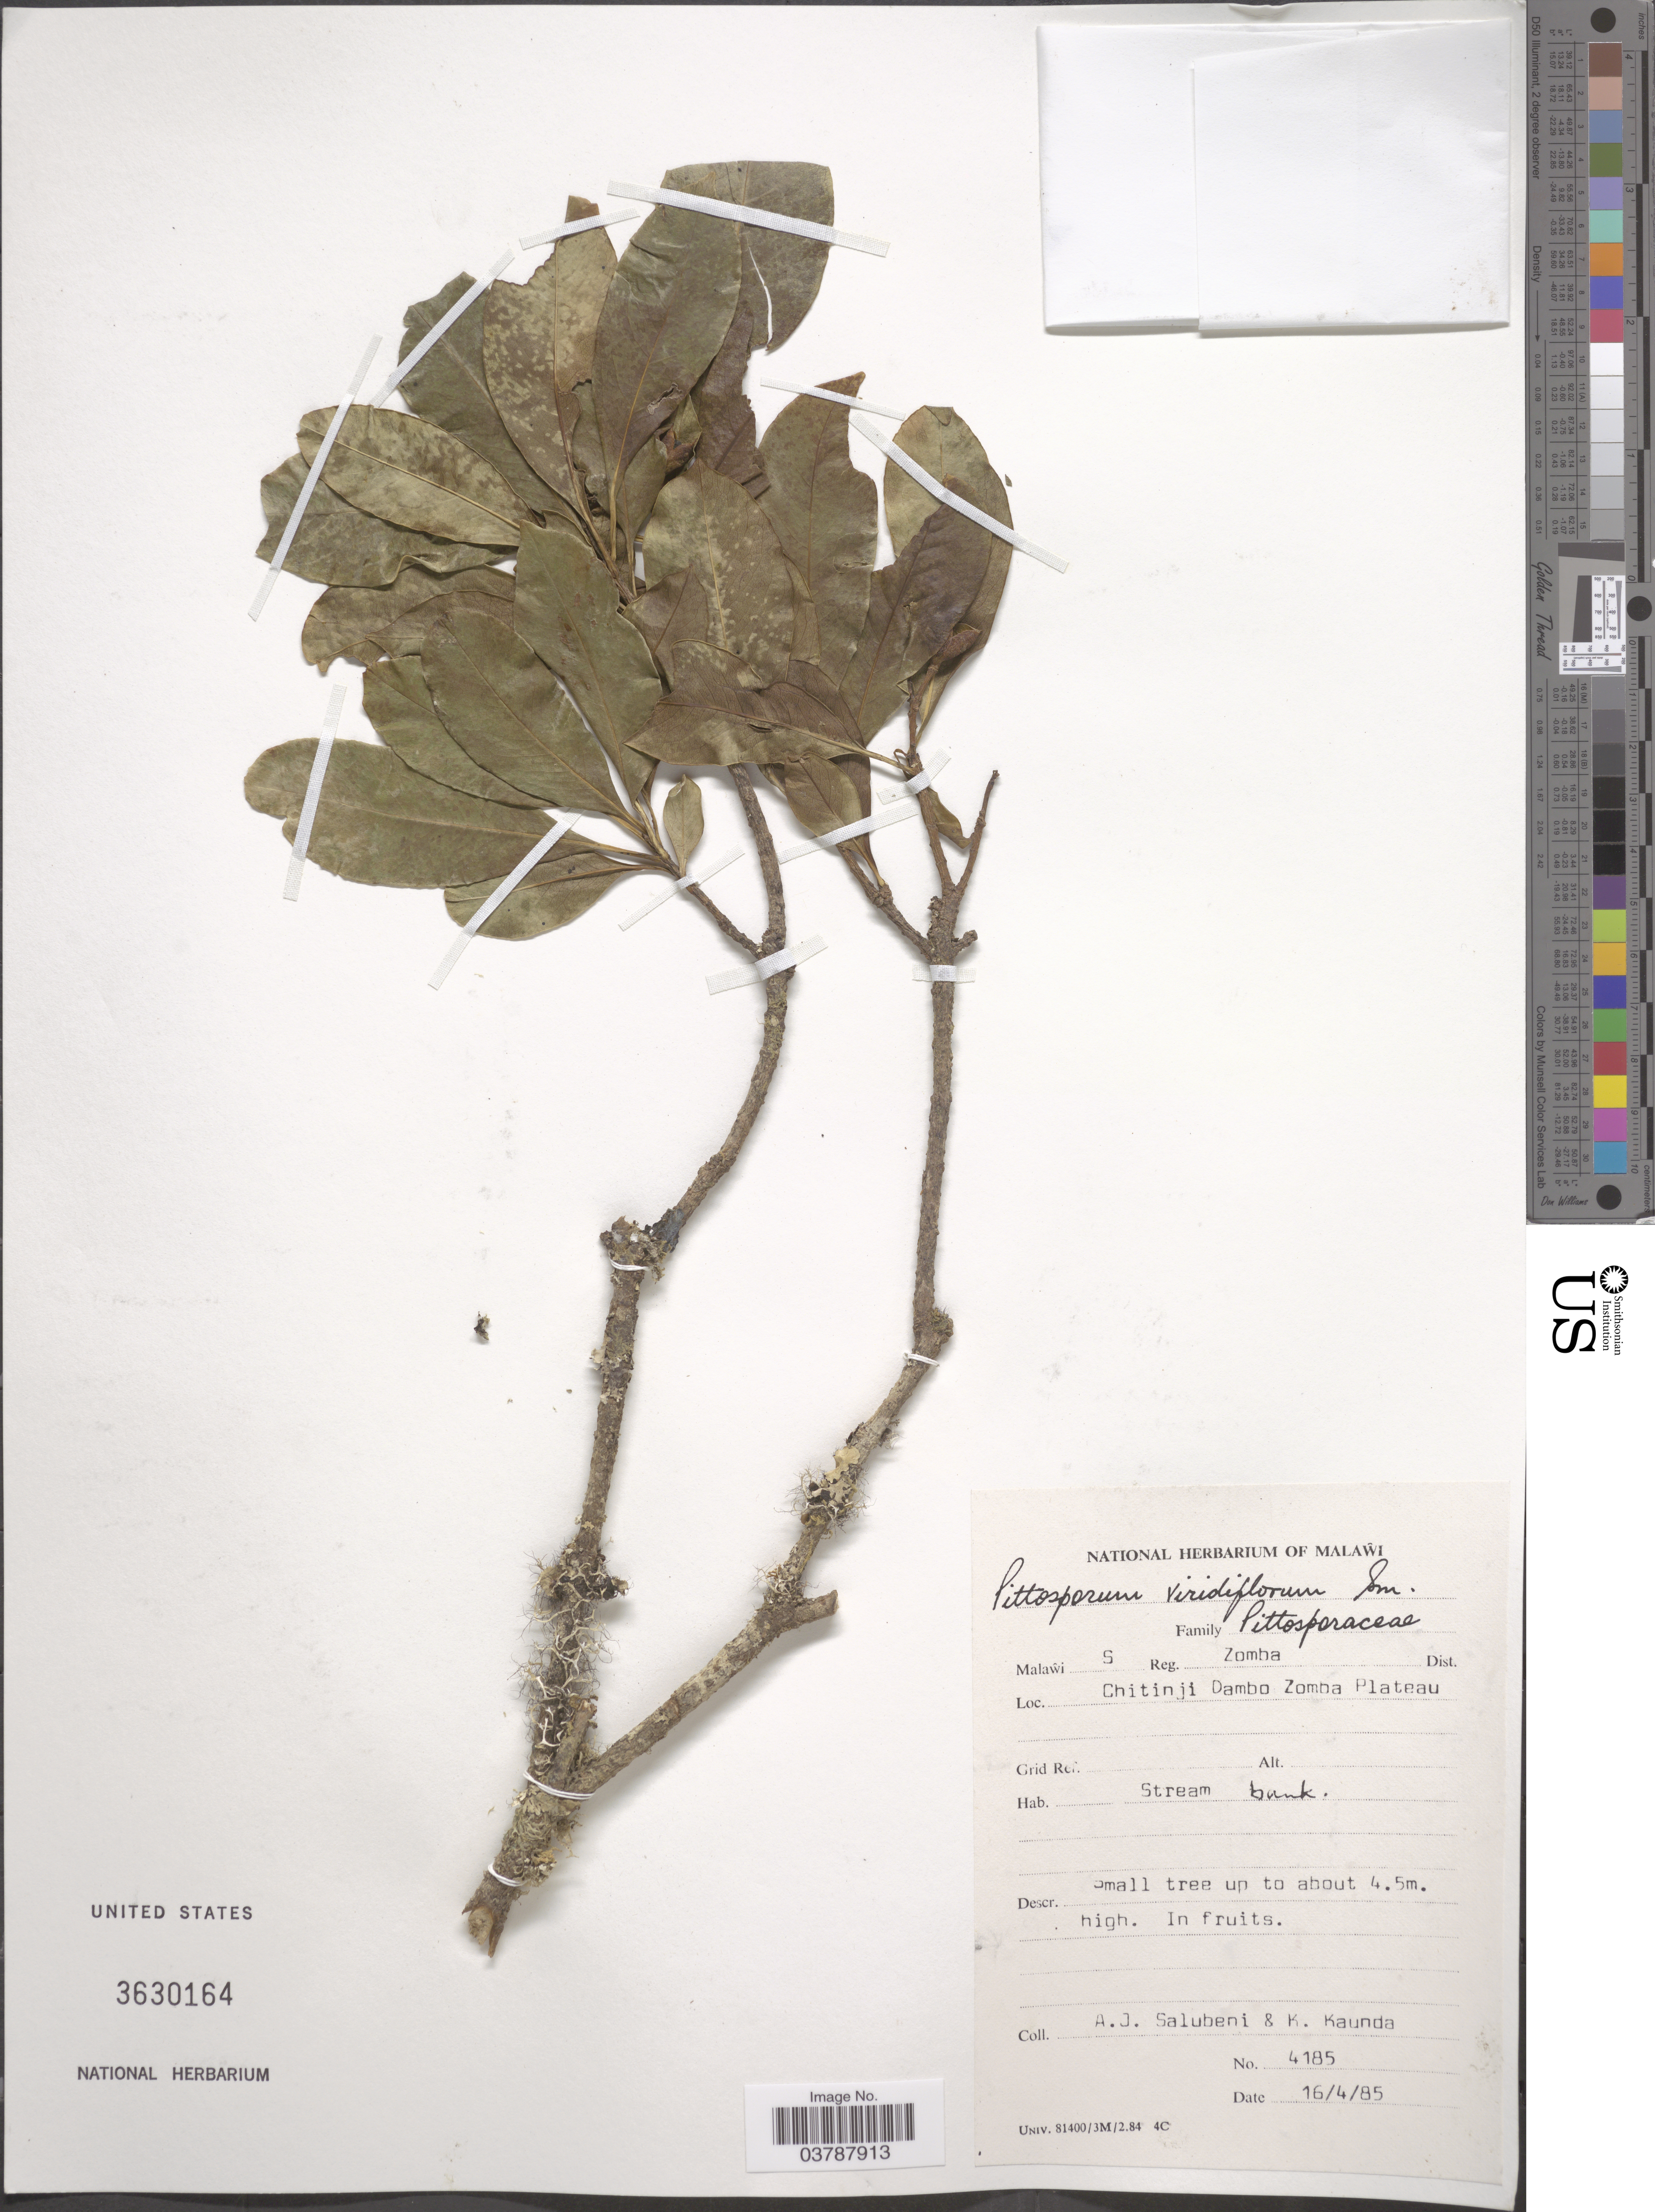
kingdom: Plantae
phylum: Tracheophyta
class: Magnoliopsida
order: Apiales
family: Pittosporaceae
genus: Pittosporum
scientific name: Pittosporum viridiflorum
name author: Sims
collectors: A. J. Salubeni & K. Kaunda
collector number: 4185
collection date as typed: Transcribed d/m/y: 16/4/85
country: Malawi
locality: Malawi S. Reg. Zomba Dist. Chitinji Dambo Zomba Plateau.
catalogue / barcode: US 3630164